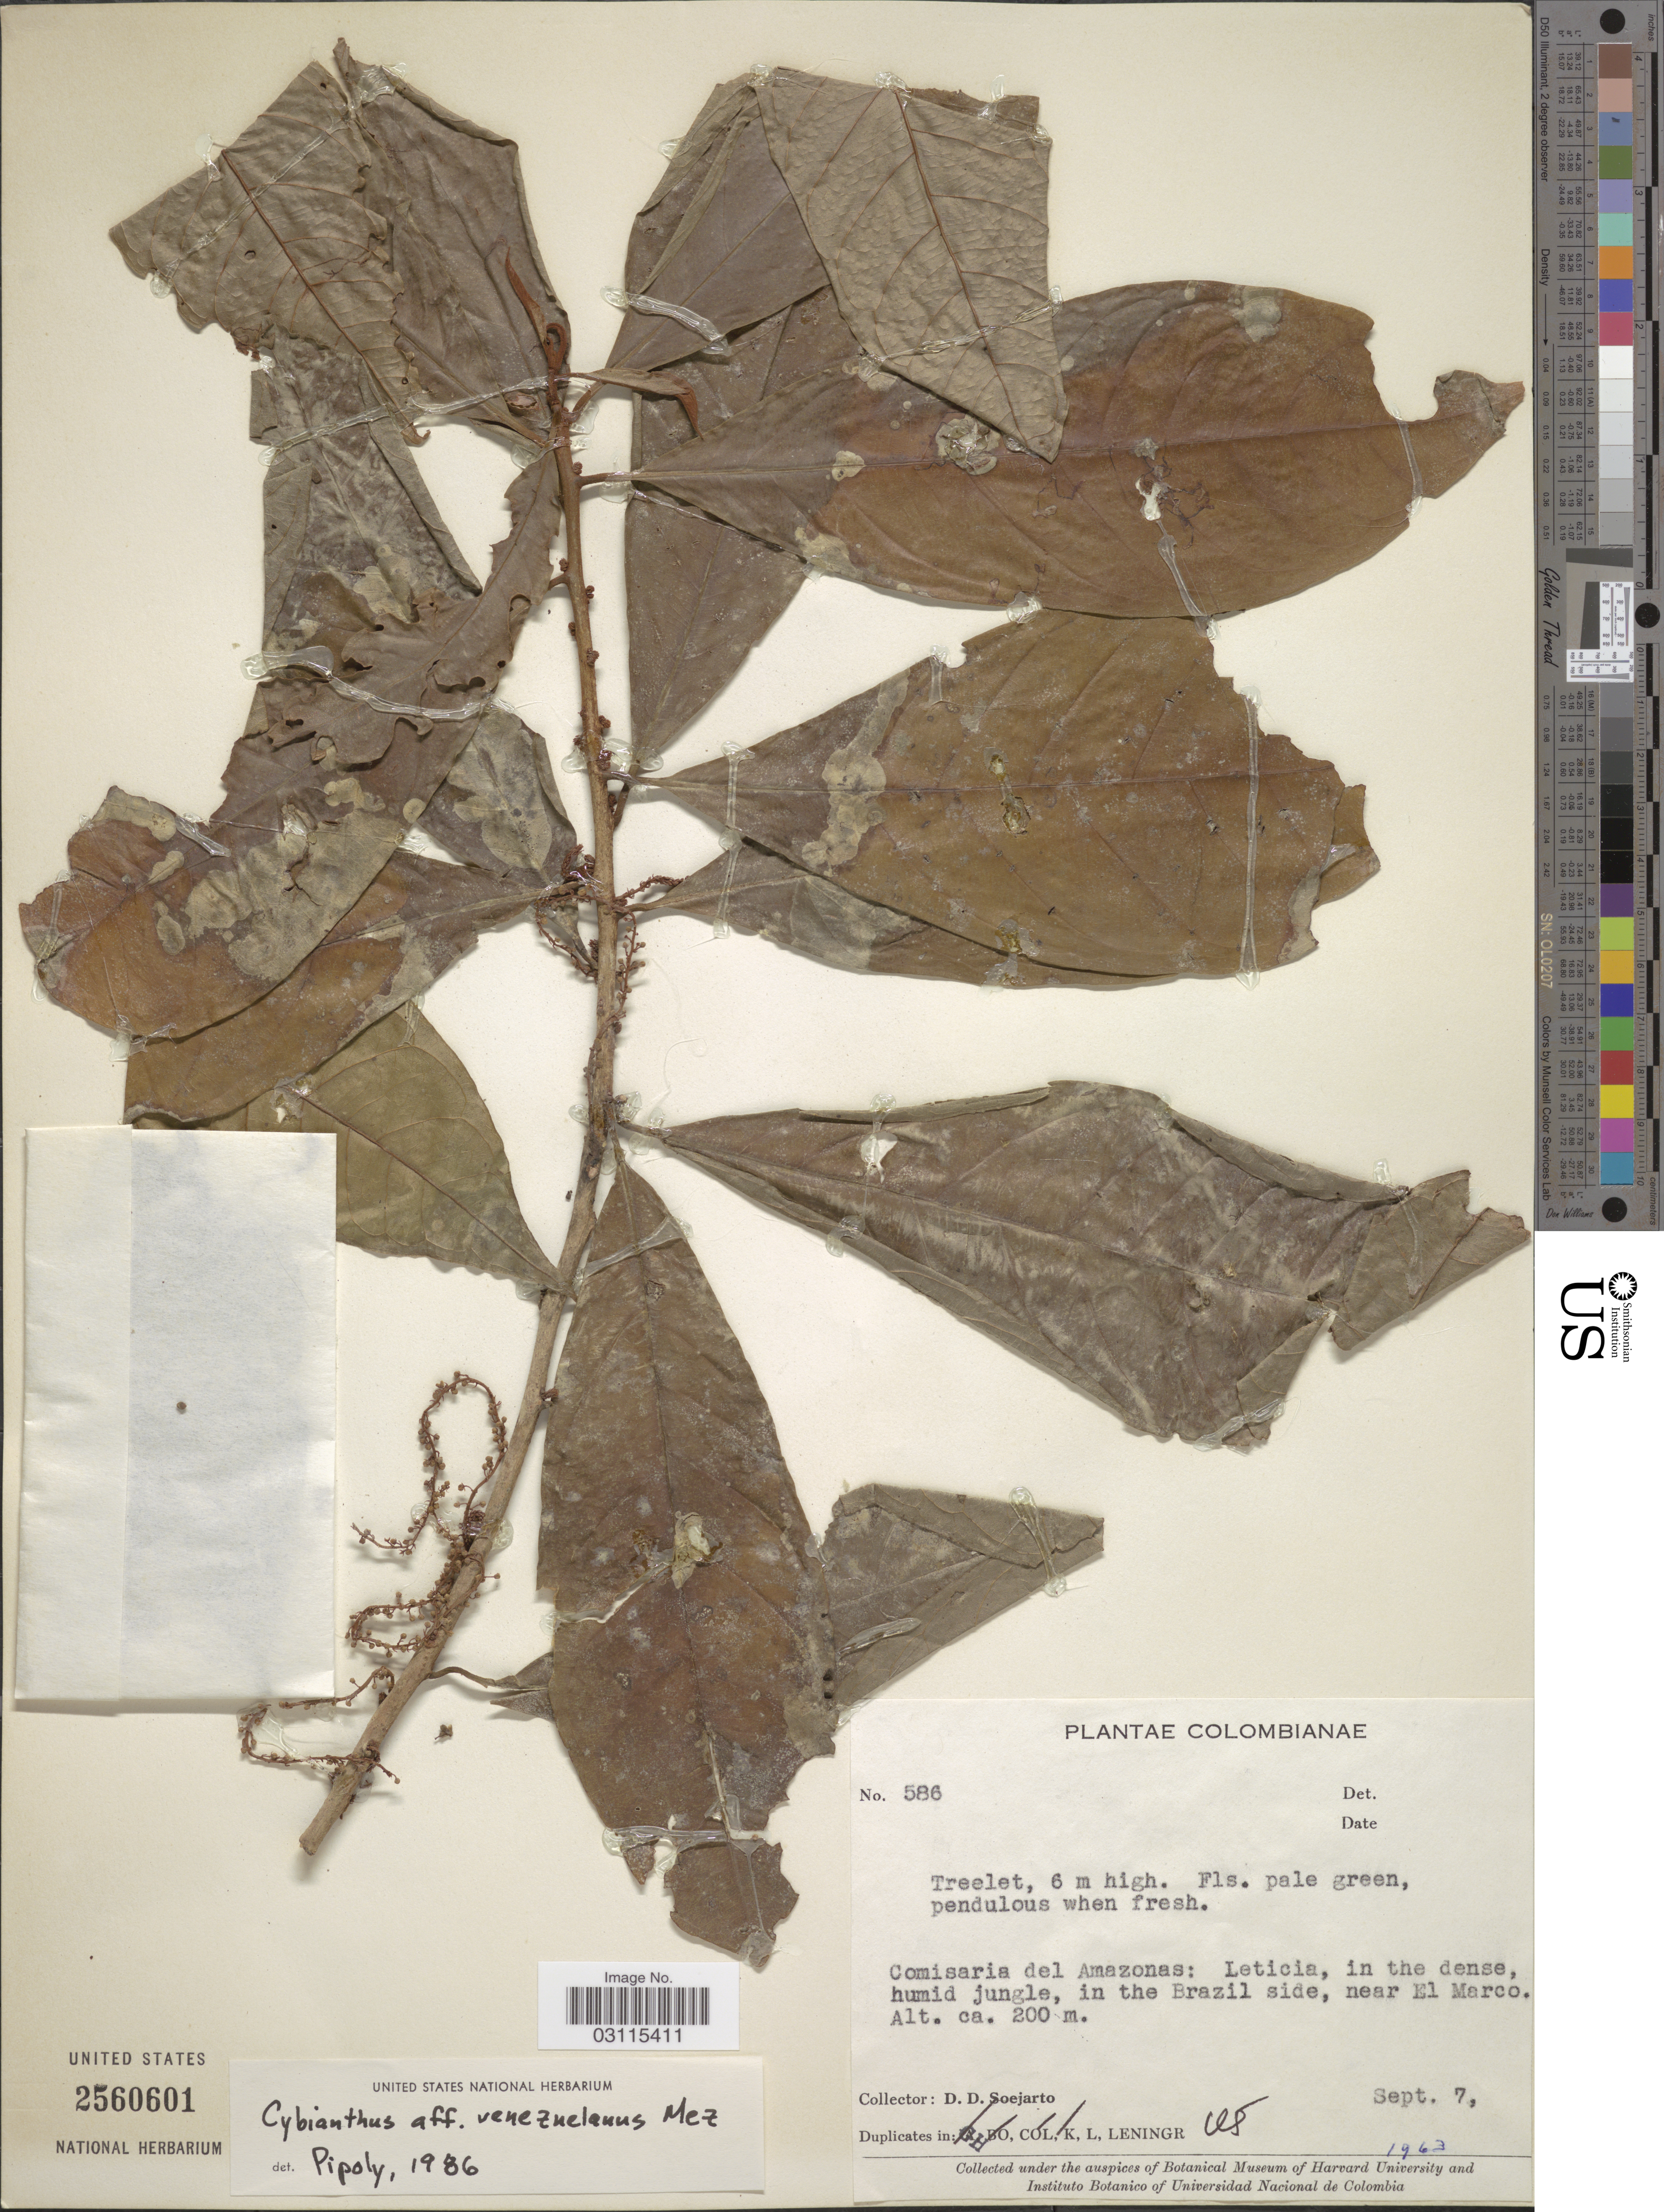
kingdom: Plantae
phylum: Tracheophyta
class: Magnoliopsida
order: Ericales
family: Primulaceae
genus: Cybianthus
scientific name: Cybianthus venezuelanus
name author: Mez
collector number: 586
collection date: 1963-09-07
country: Colombia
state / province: Amazônas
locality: Comisaria del Amazonas: Leticia, in the dense, humid jungle, in the Brazil side, near El Marco.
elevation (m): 200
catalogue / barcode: US 2560601